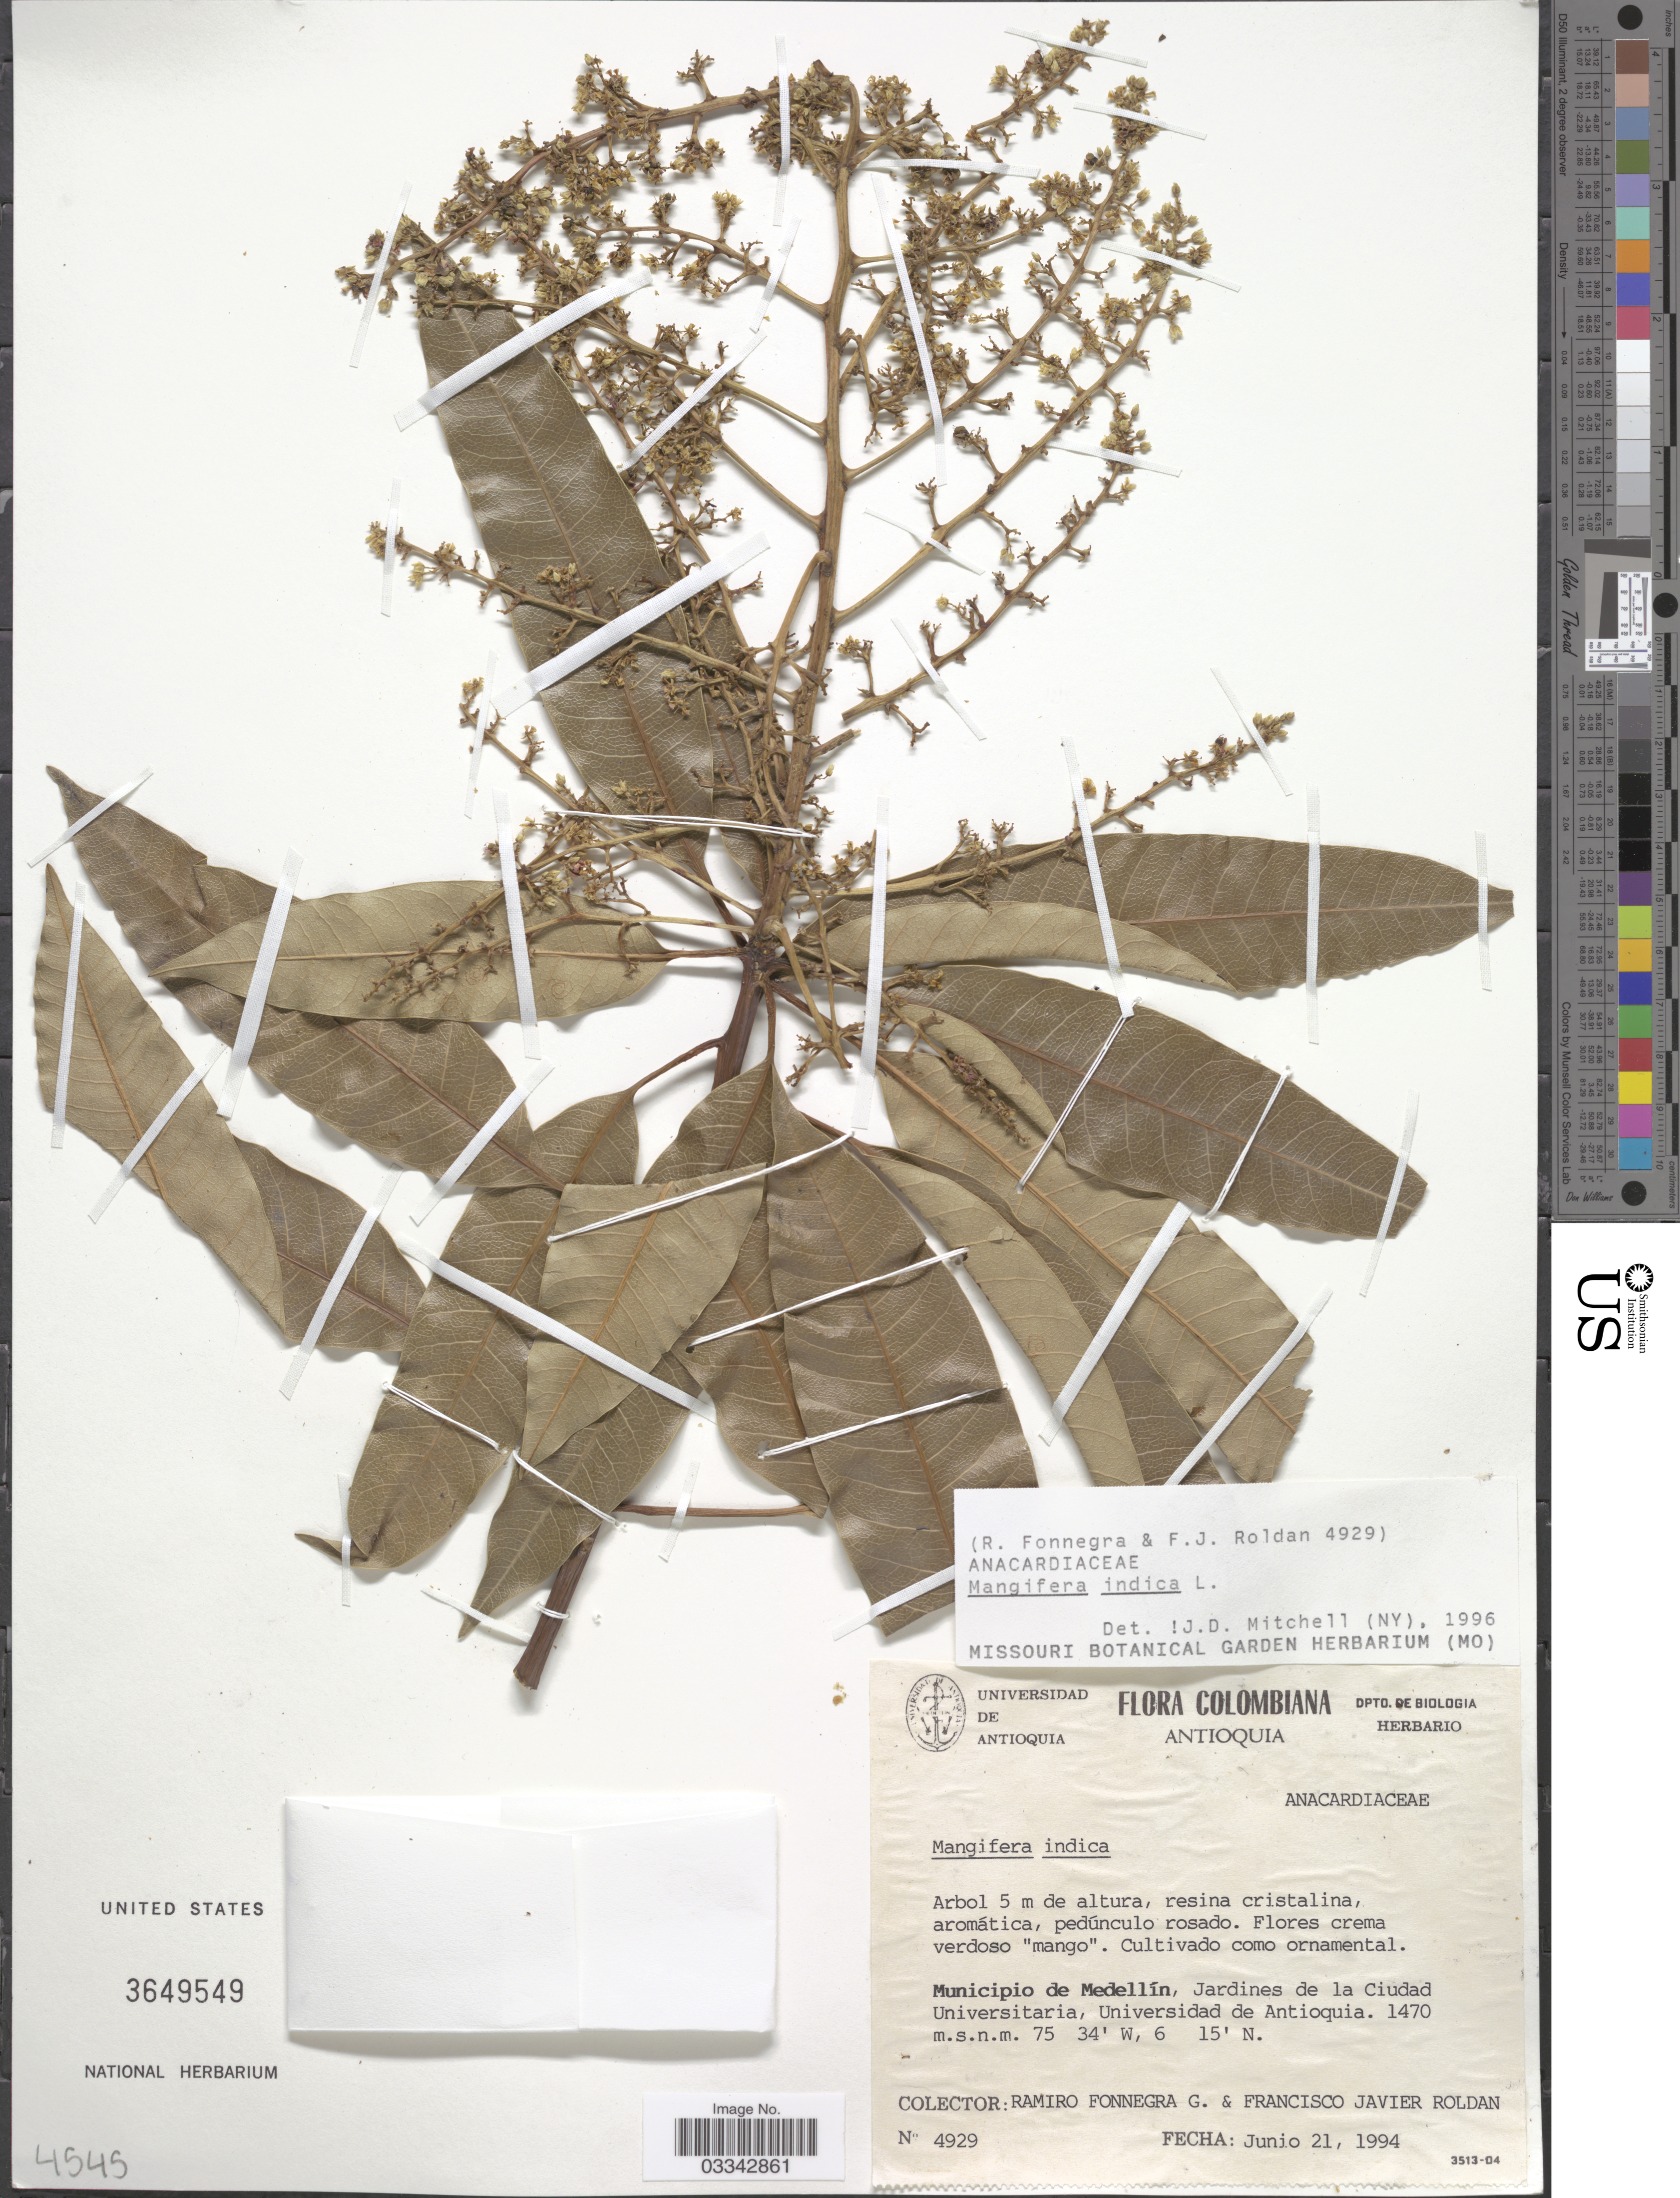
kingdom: Plantae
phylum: Tracheophyta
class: Magnoliopsida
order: Sapindales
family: Anacardiaceae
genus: Mangifera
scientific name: Mangifera indica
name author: L.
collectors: R. Fonnegra G. & F. J. Roldán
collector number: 4929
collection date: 1994-06-21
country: Colombia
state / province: Antioquia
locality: Municipio de Medellín, Jardines de la Ciudad Universitaria, Universidad de Antioquia.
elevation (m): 1470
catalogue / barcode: US 3649549